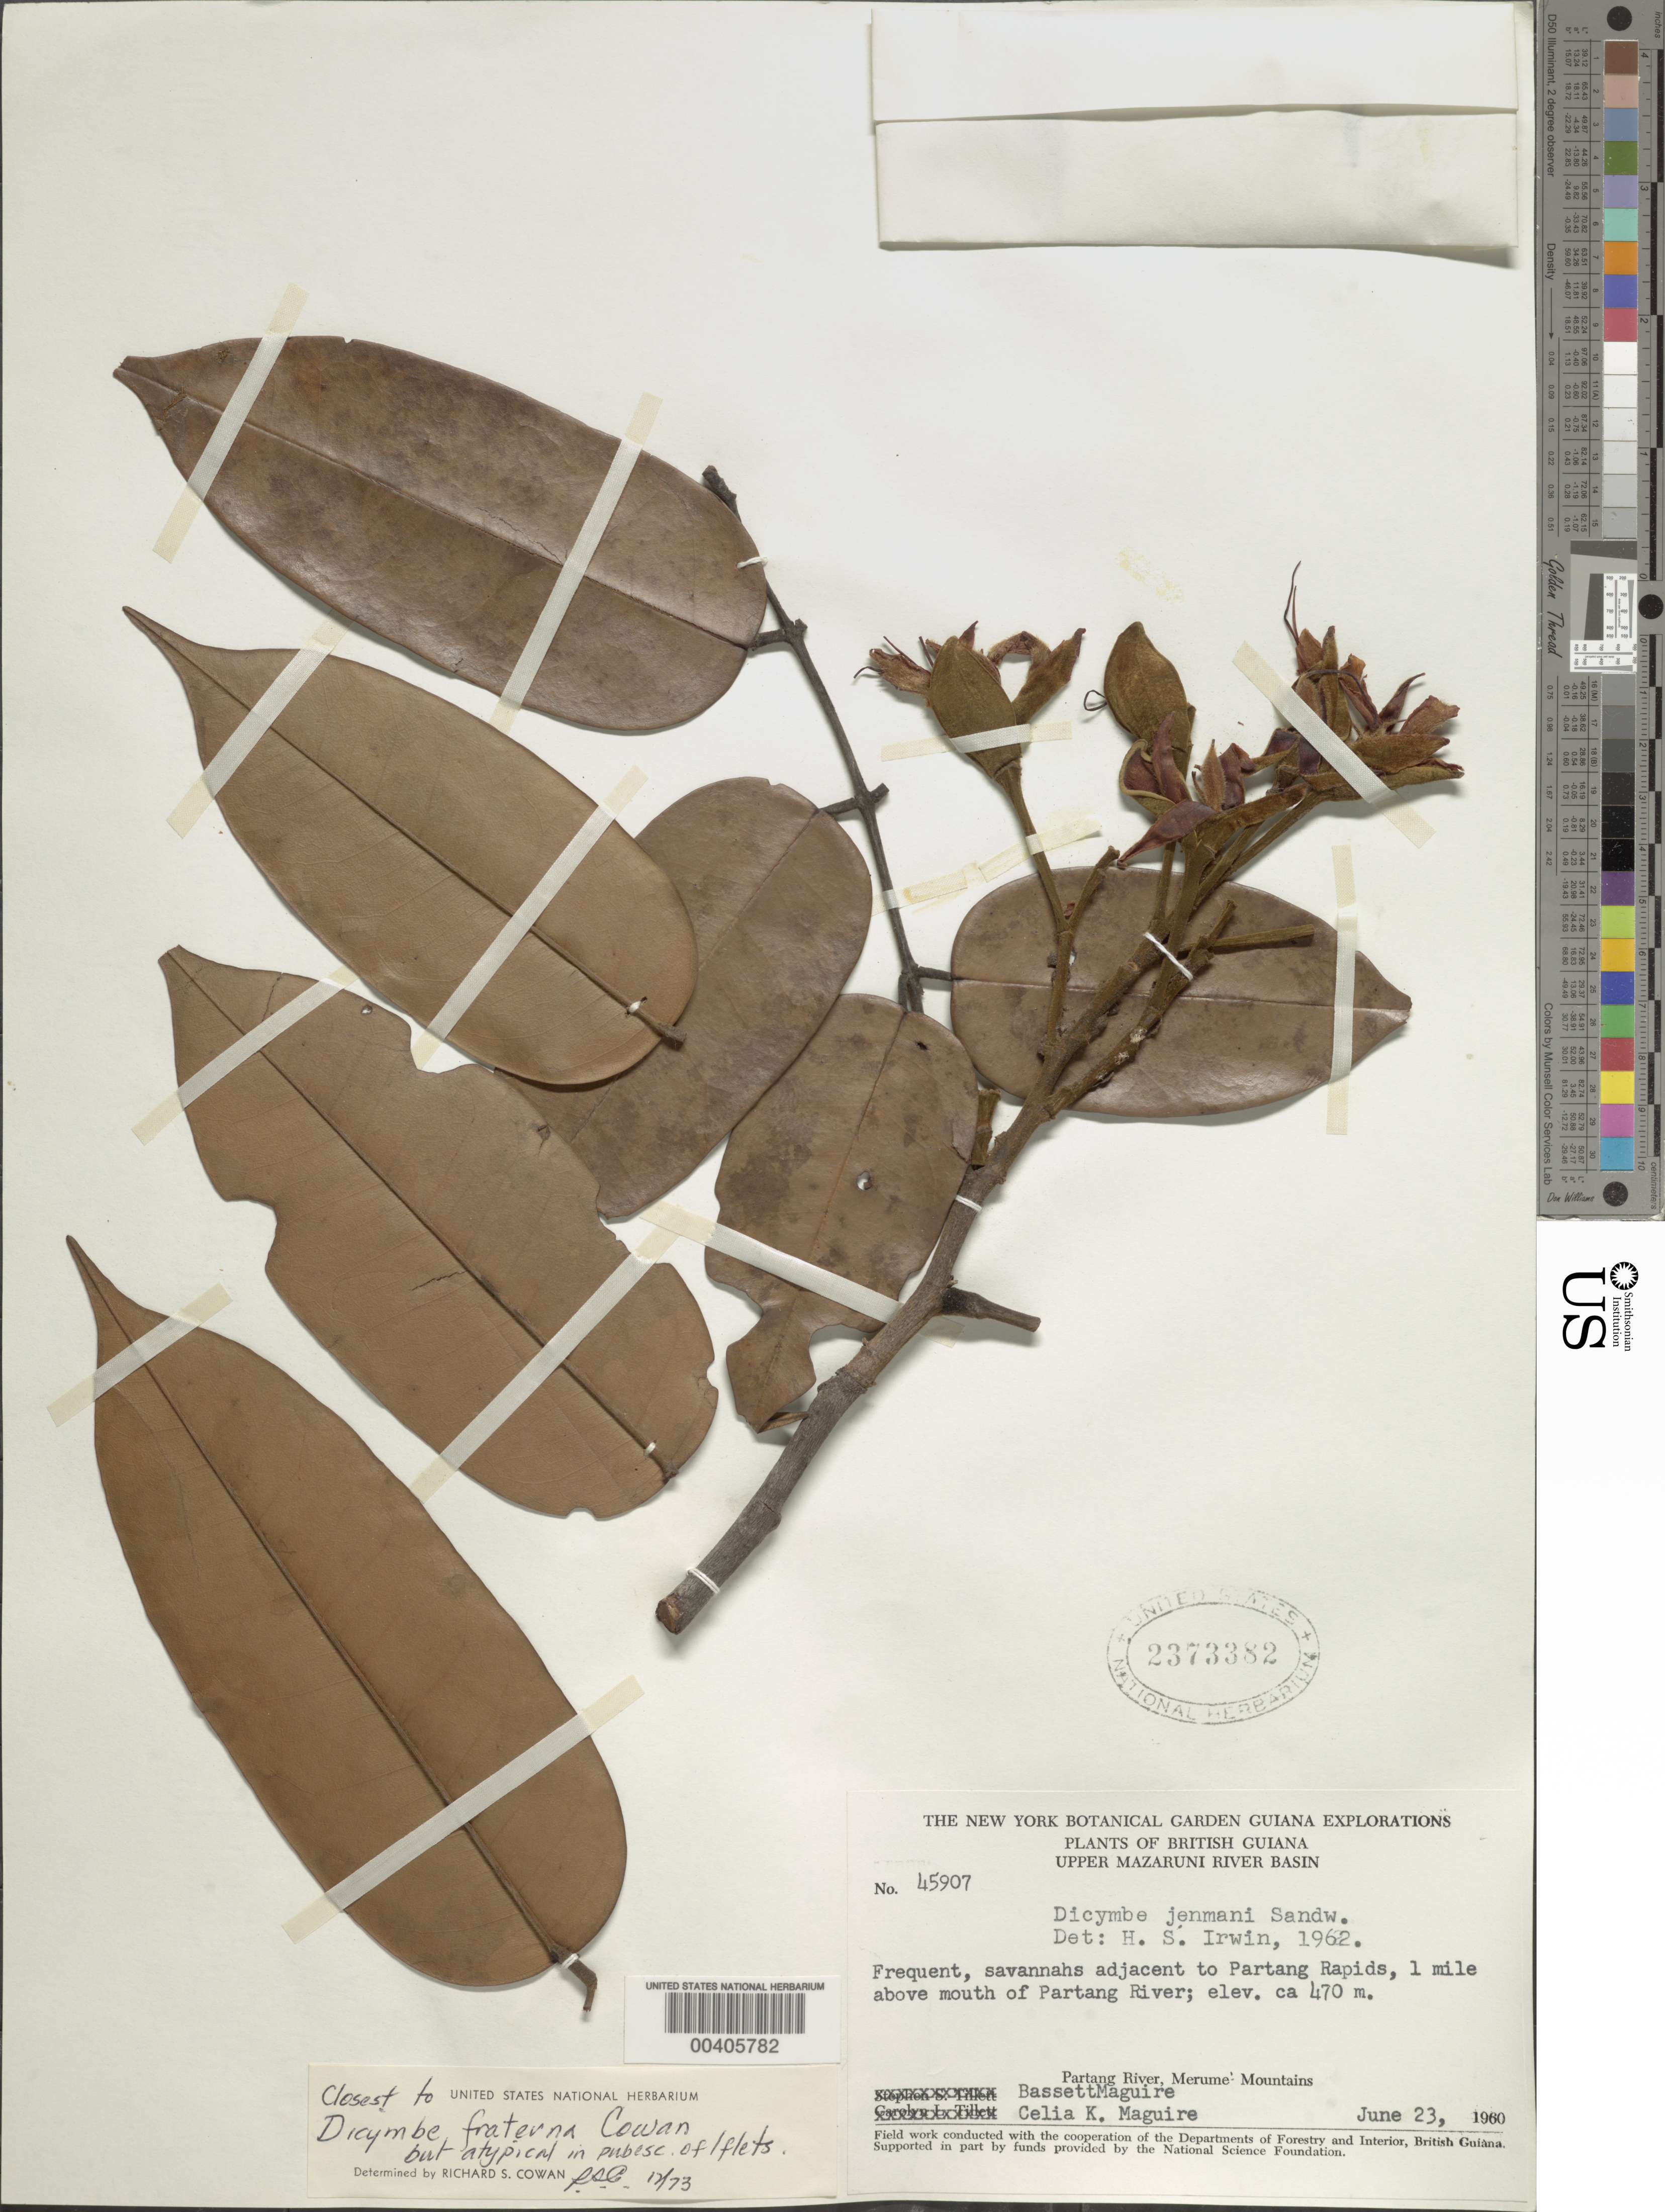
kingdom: Plantae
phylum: Tracheophyta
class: Magnoliopsida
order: Fabales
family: Fabaceae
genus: Dicymbe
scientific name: Dicymbe fraterna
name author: R.S. Cowan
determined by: Cowan, R. S.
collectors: B. Maguire & C. K. Maguire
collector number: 45907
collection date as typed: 23 Jun 1960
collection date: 1960-06-23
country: Guyana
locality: Adjacent to partang rapids, 1 mi. above mouth of partang river, partang, merume mtns.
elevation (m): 470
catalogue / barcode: US 2373382